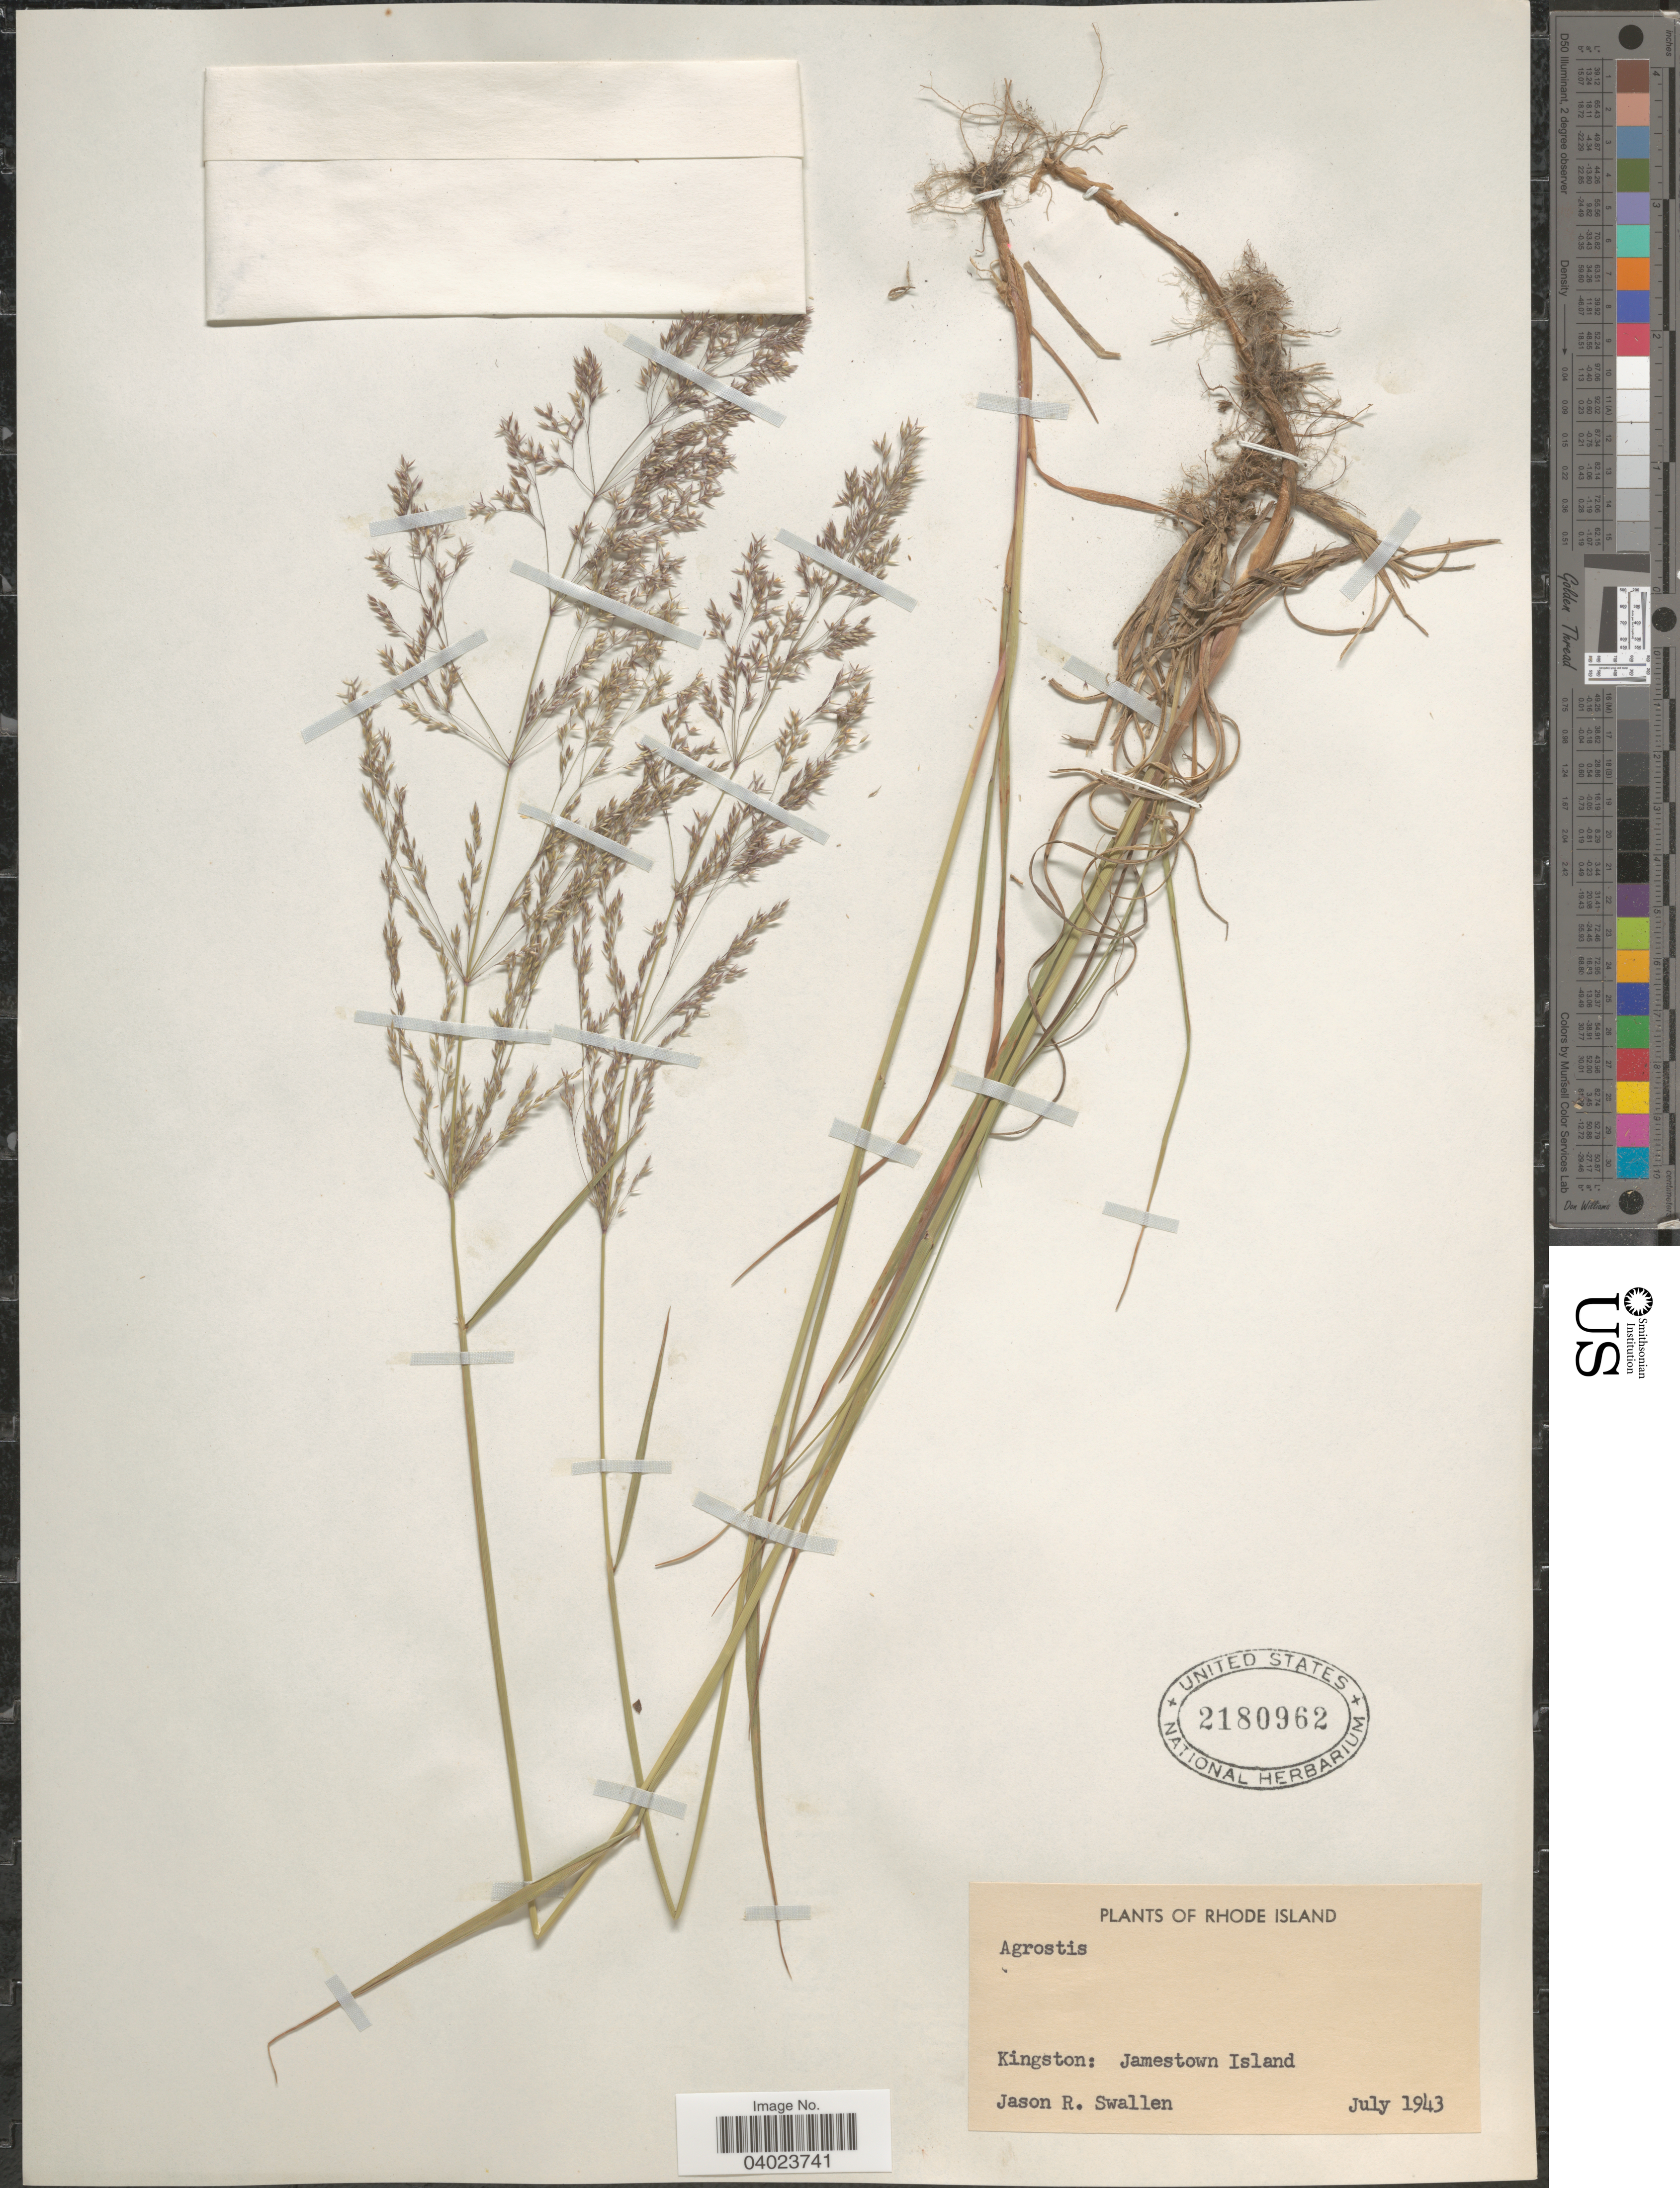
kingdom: Plantae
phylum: Tracheophyta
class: Liliopsida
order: Poales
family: Poaceae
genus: Agrostis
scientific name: Agrostis sp.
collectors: J. R. Swallen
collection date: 1943-07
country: United States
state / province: Rhode Island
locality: Kingston: Jamestown Island.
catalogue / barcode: US 2180962